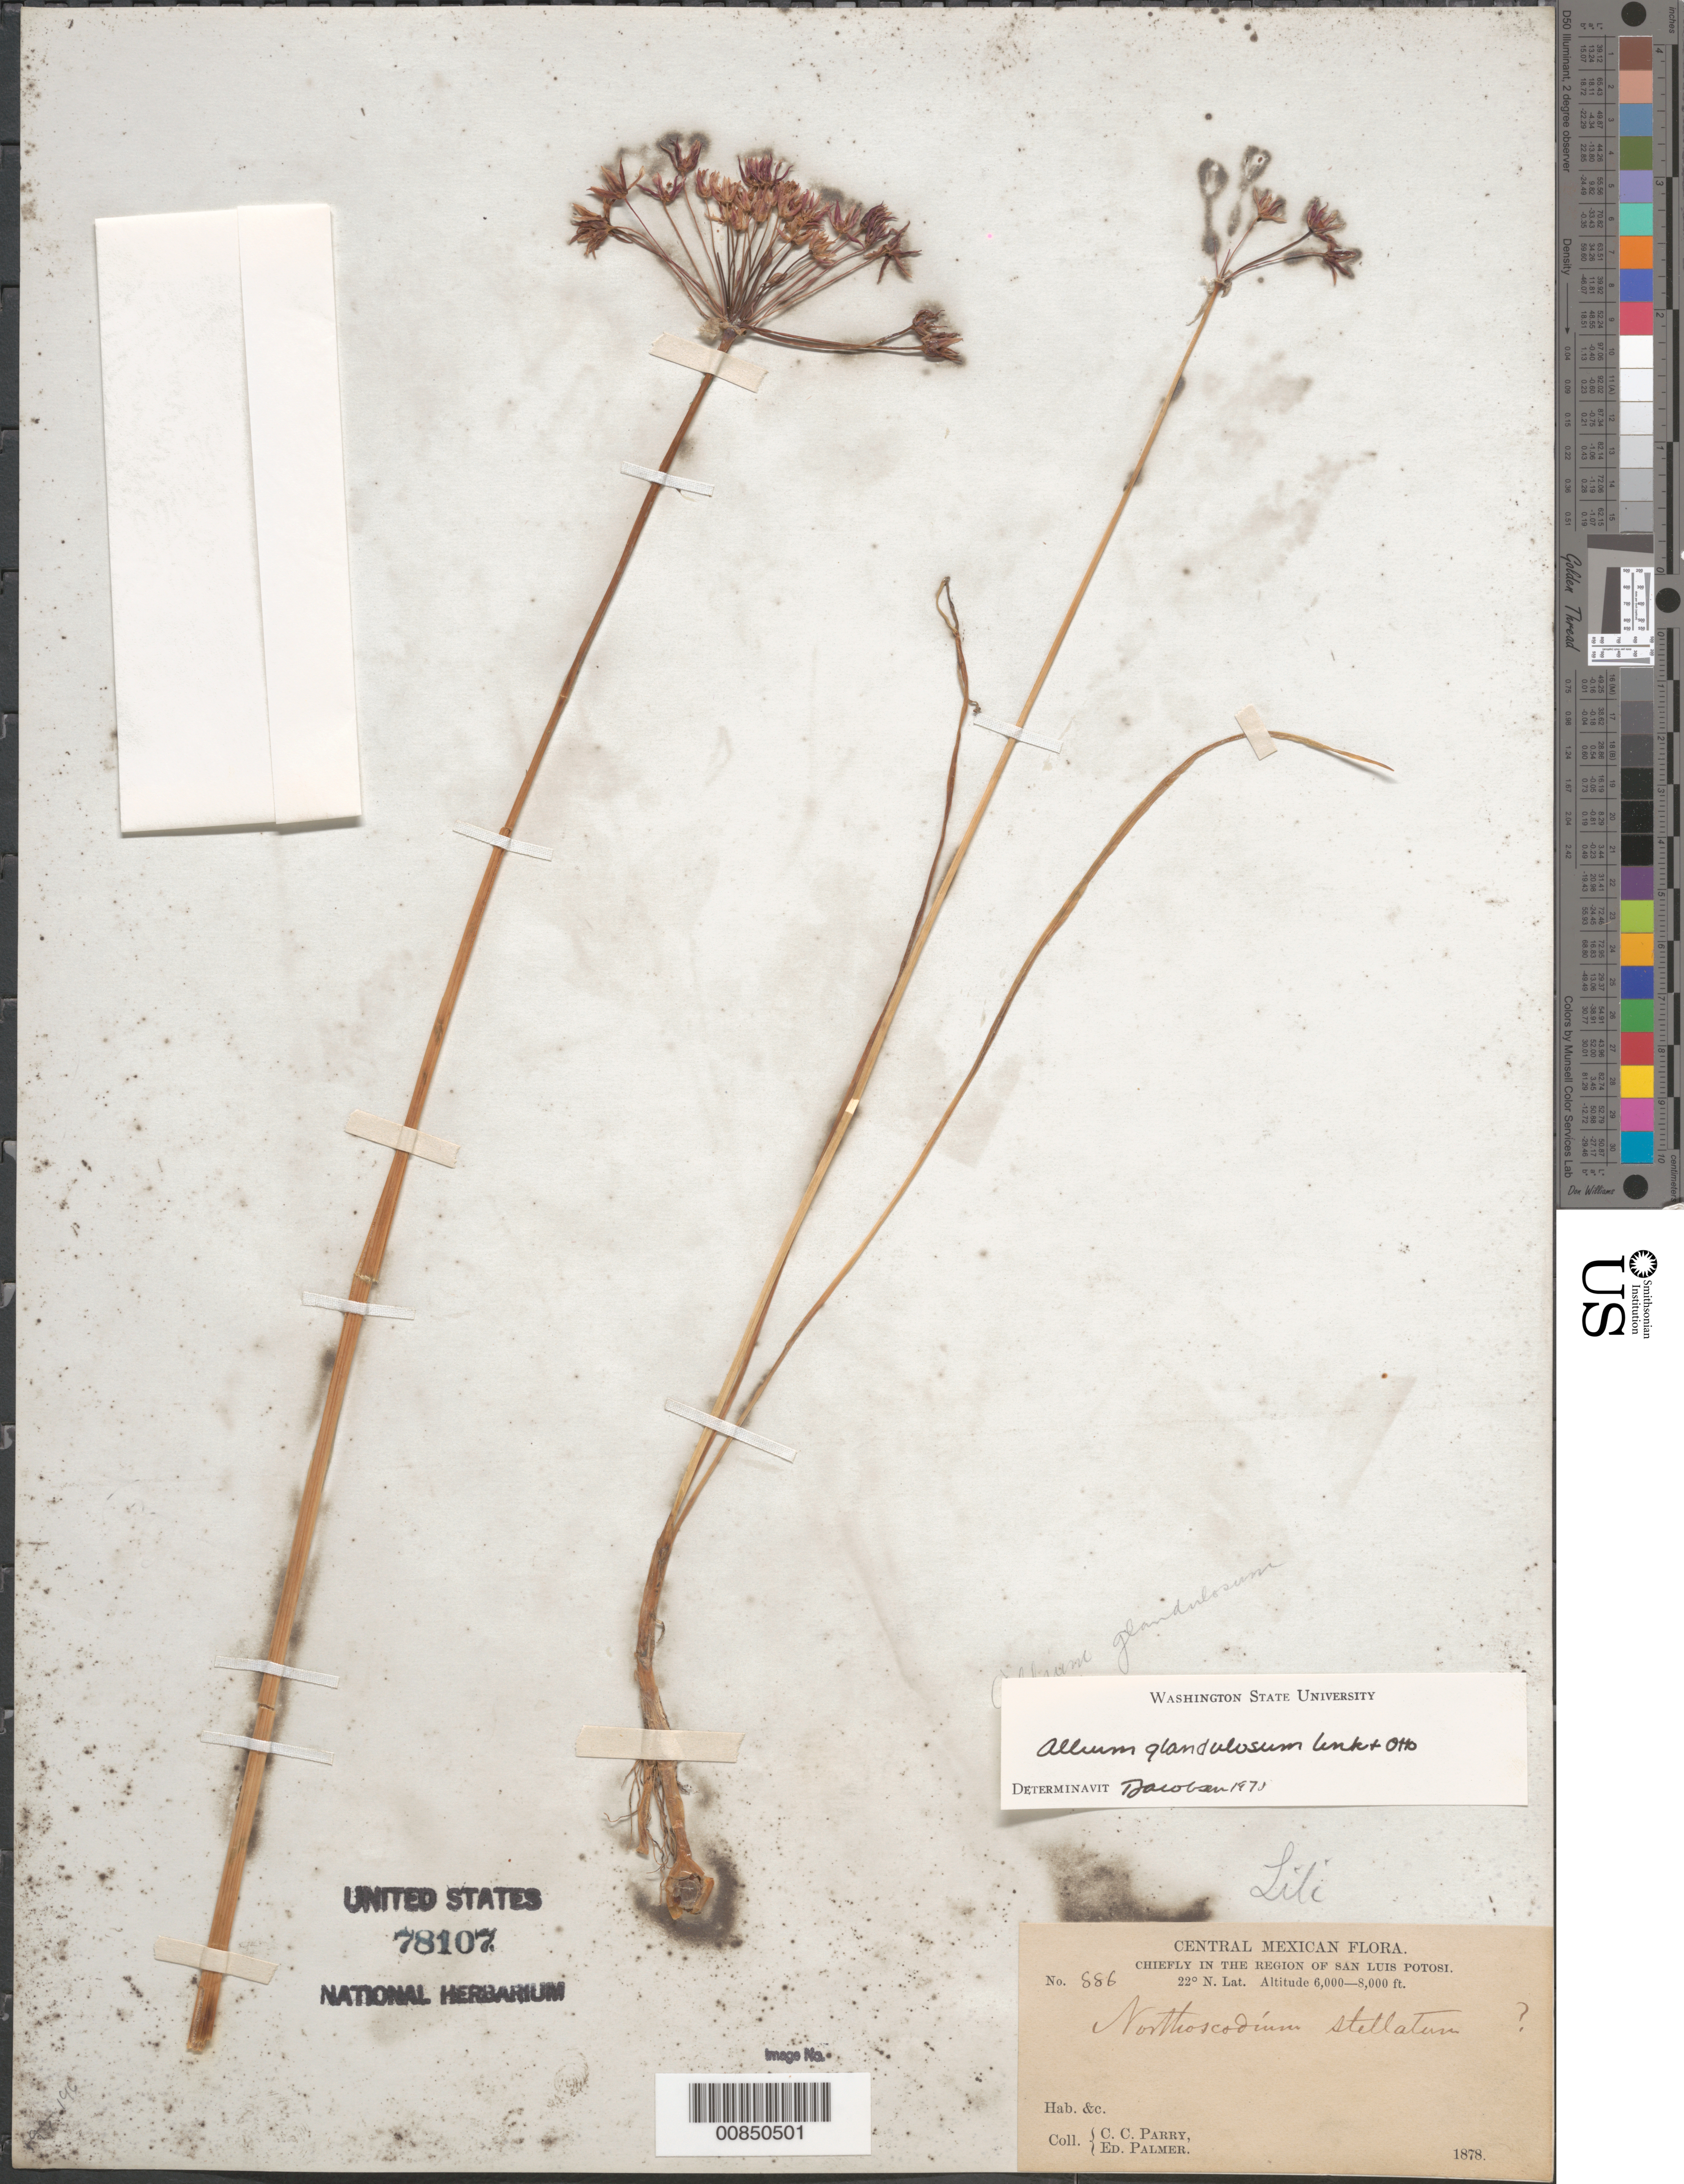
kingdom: Plantae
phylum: Tracheophyta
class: Liliopsida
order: Asparagales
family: Amaryllidaceae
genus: Allium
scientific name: Allium glandulosum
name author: Link & Otto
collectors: C. C. Parry & E. Palmer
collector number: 886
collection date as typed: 1878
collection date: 1878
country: Mexico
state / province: San Luis Potosí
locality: Chiefly in the region of San Luis Potosí.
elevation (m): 1829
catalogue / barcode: US 78107